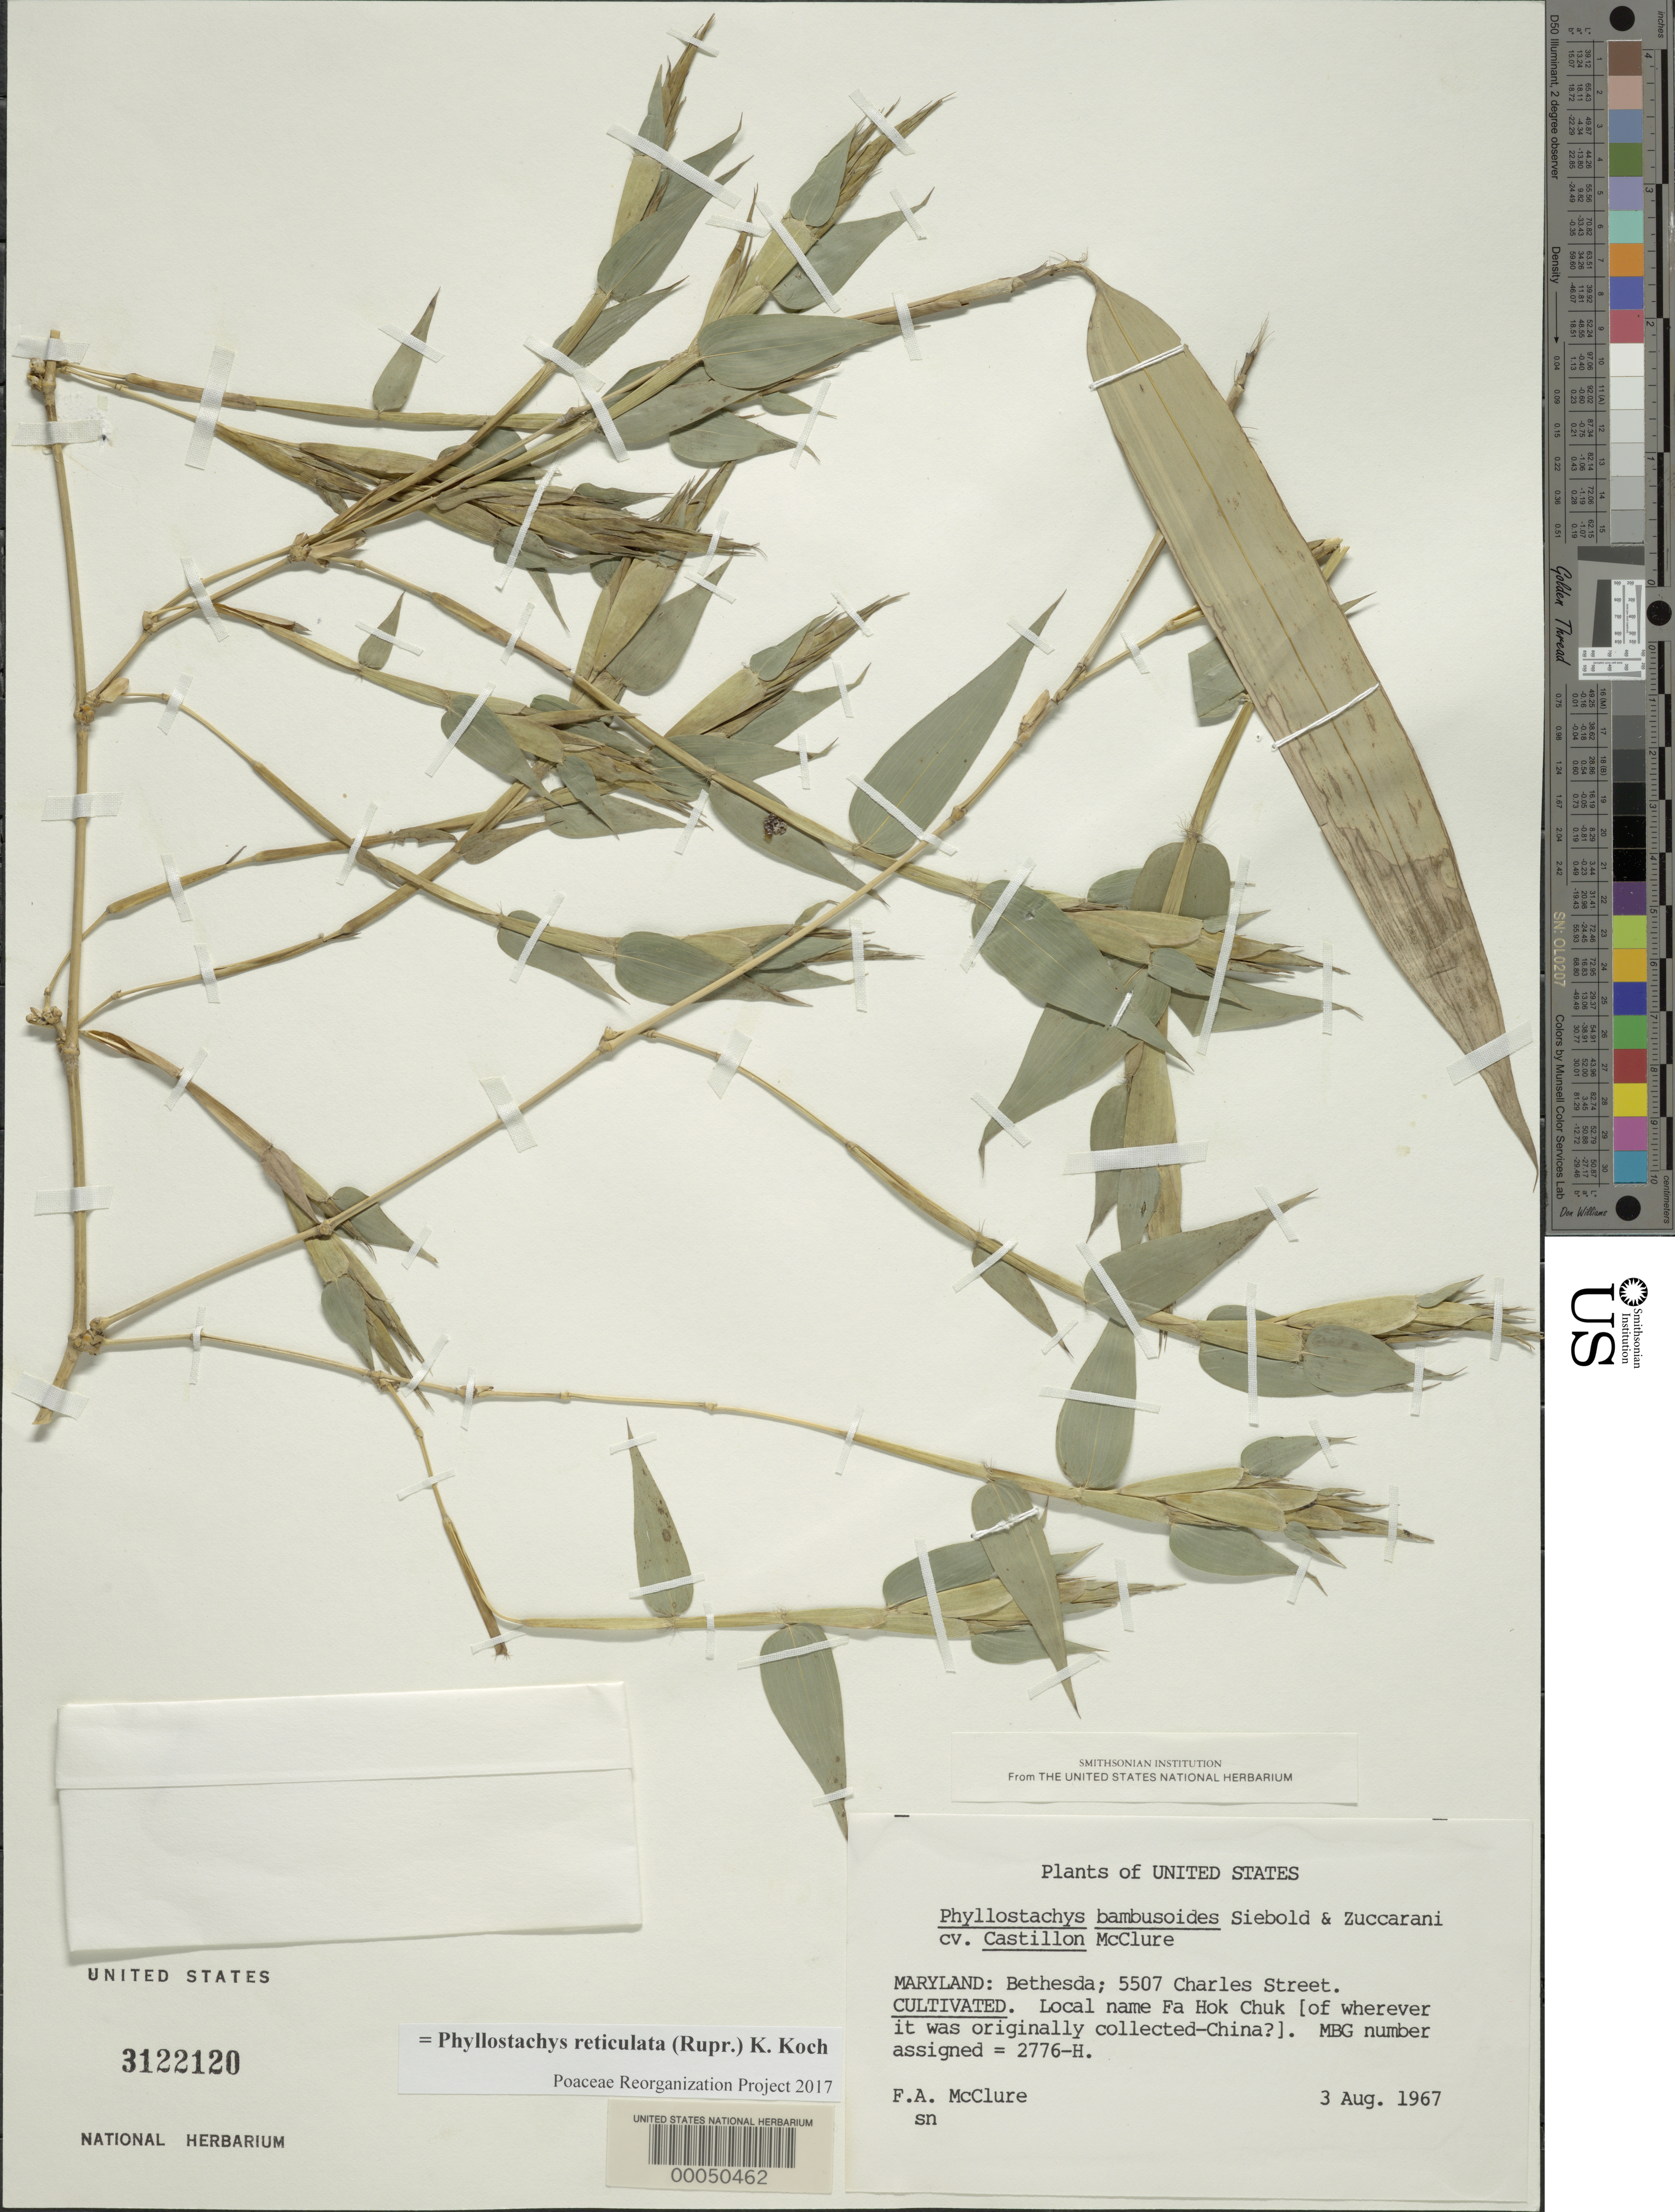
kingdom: Plantae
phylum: Tracheophyta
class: Liliopsida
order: Poales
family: Poaceae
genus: Phyllostachys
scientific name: Phyllostachys reticulata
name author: (Rupr.) K. Koch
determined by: Poaceae Reorganization Project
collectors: F. A. McClure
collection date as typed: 03 Aug 1967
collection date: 1967-08-03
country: United States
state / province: Maryland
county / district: Montgomery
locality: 5507 Charles Street, Bethesda (McClure's garden)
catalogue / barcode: US 3122120